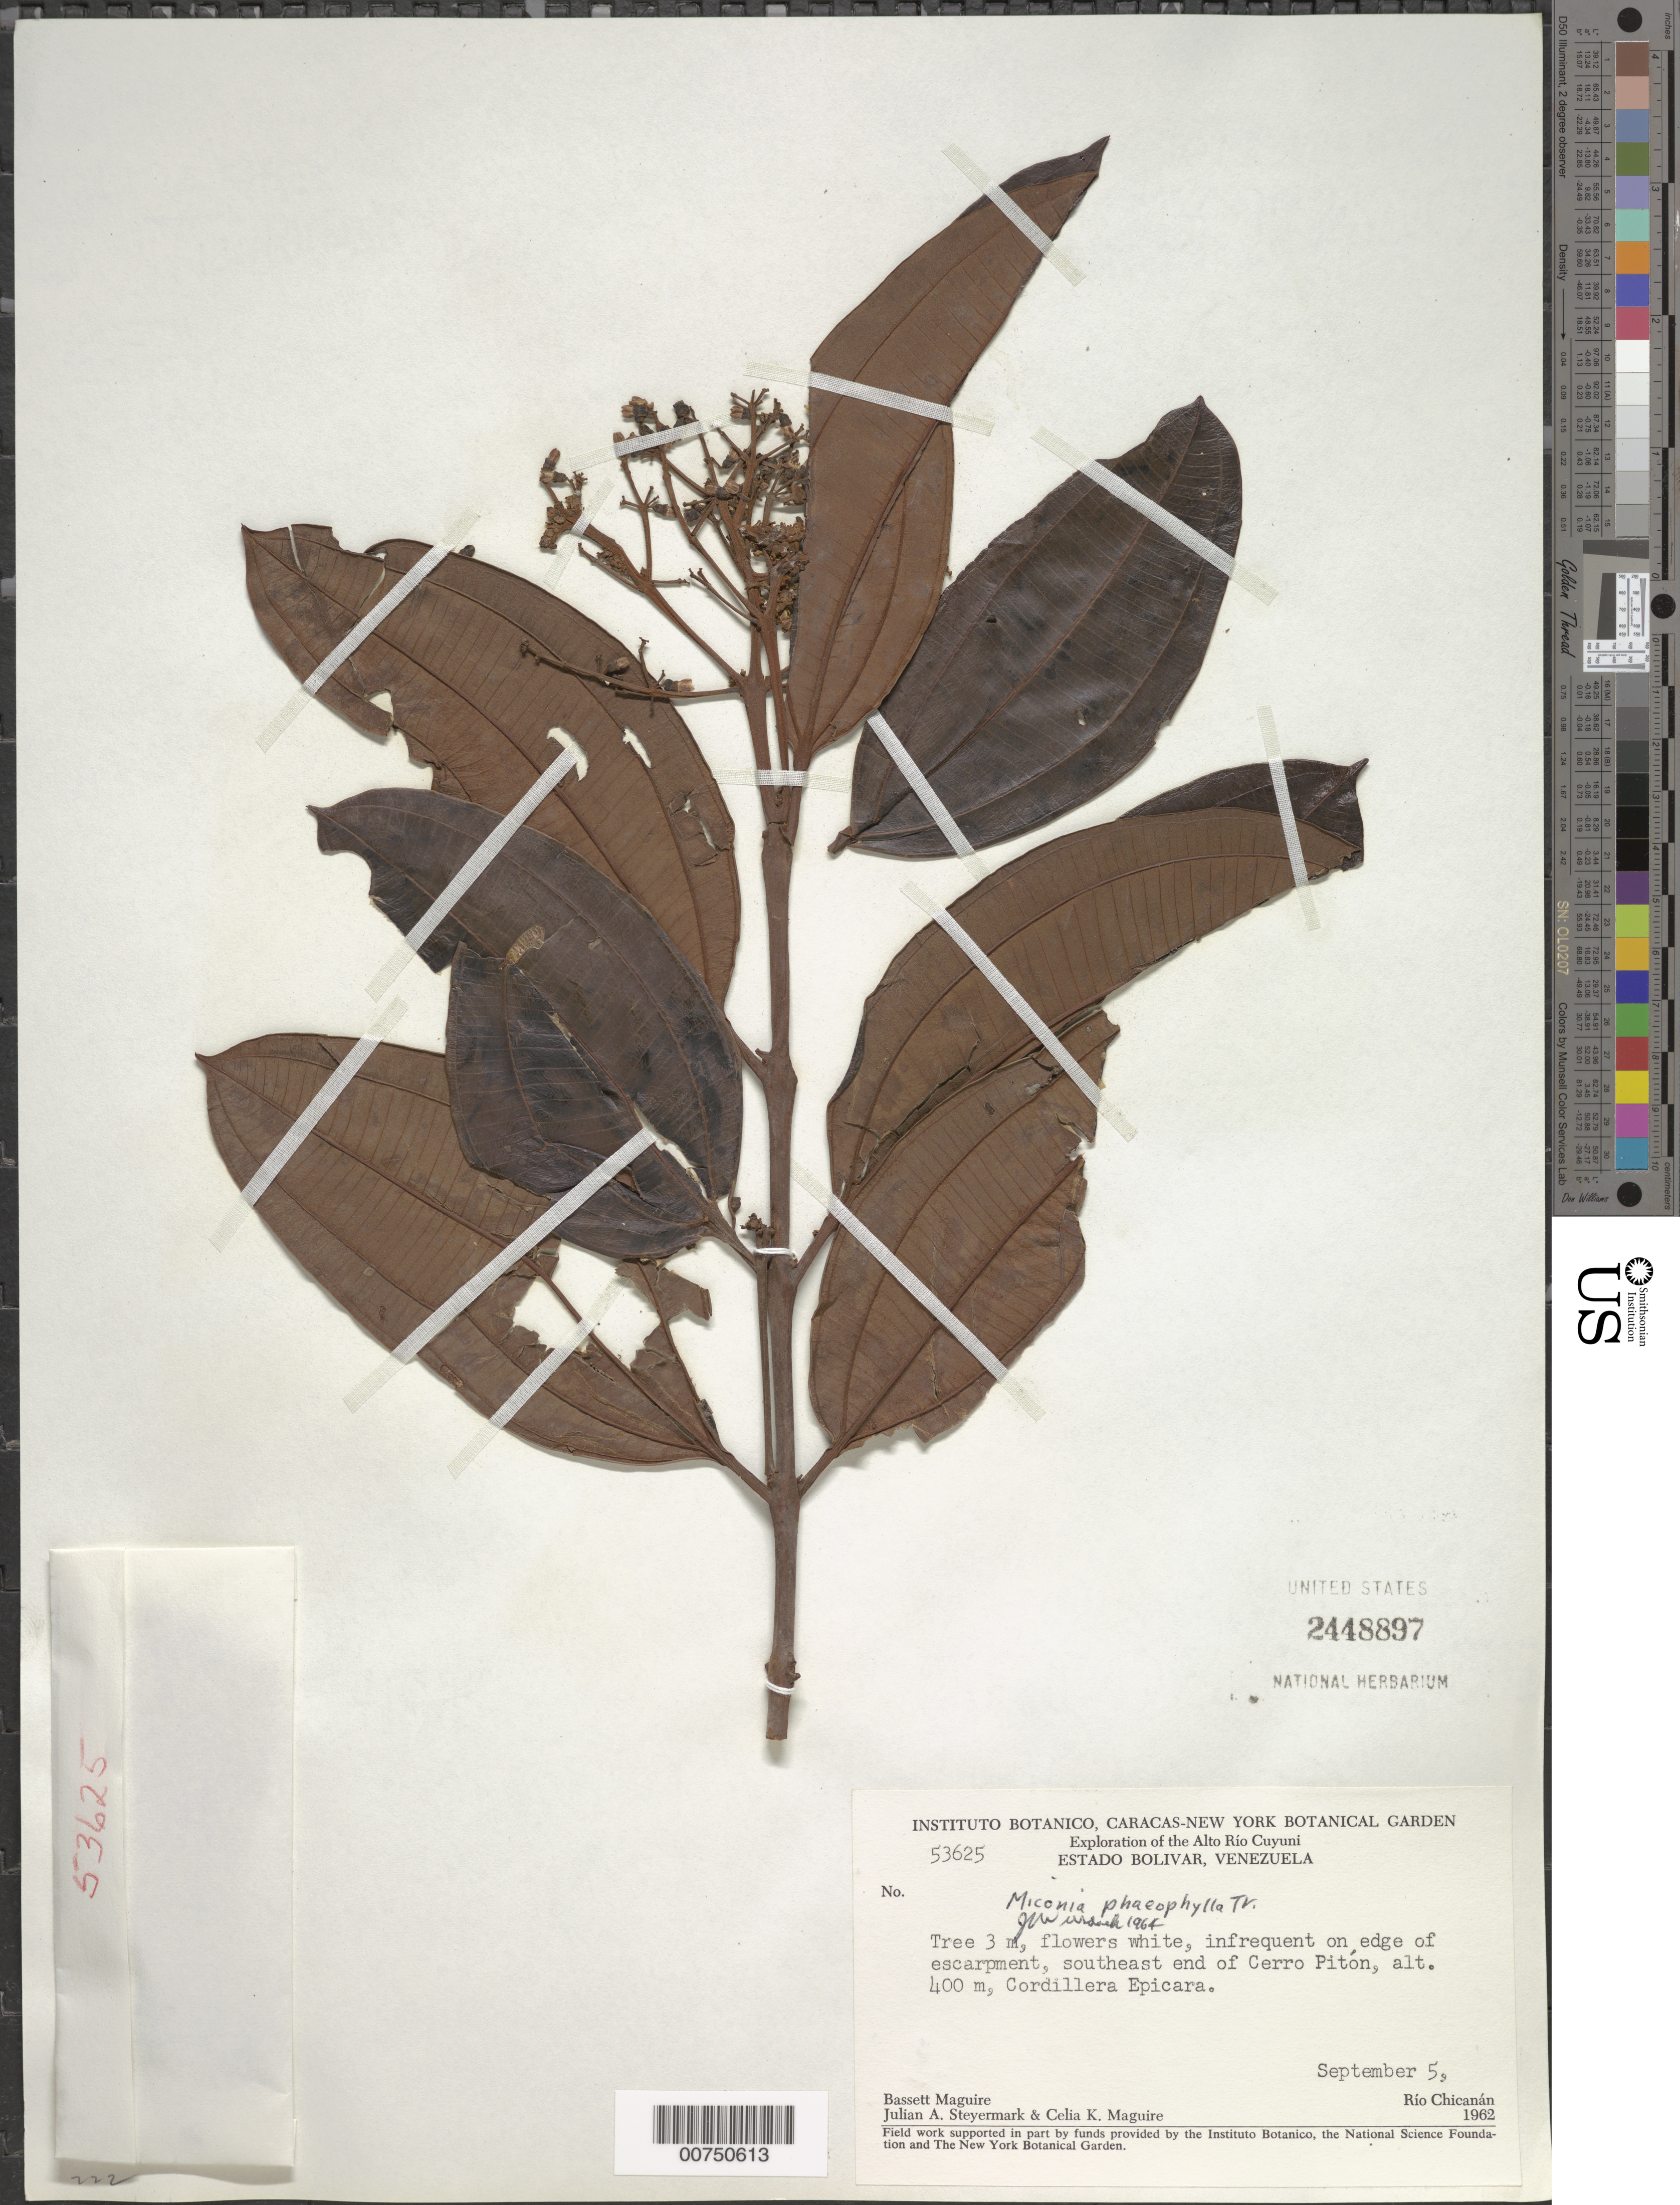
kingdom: Plantae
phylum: Tracheophyta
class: Magnoliopsida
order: Myrtales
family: Melastomataceae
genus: Miconia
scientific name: Miconia phaeophylla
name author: Triana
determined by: Wurdack, John J., (US), US (UNITED STATES)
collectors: B. Maguire, J. Steyermark & C. K. Maguire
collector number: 53625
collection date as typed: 5-Sep-62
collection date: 1962-09-05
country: Venezuela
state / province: Bolívar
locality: Alto Río Cuyuni, Quebrada Tasita, SE end of Cerro Piton, Cordillera Epicara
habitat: Edge of escarpment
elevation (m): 400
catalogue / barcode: US 2448897